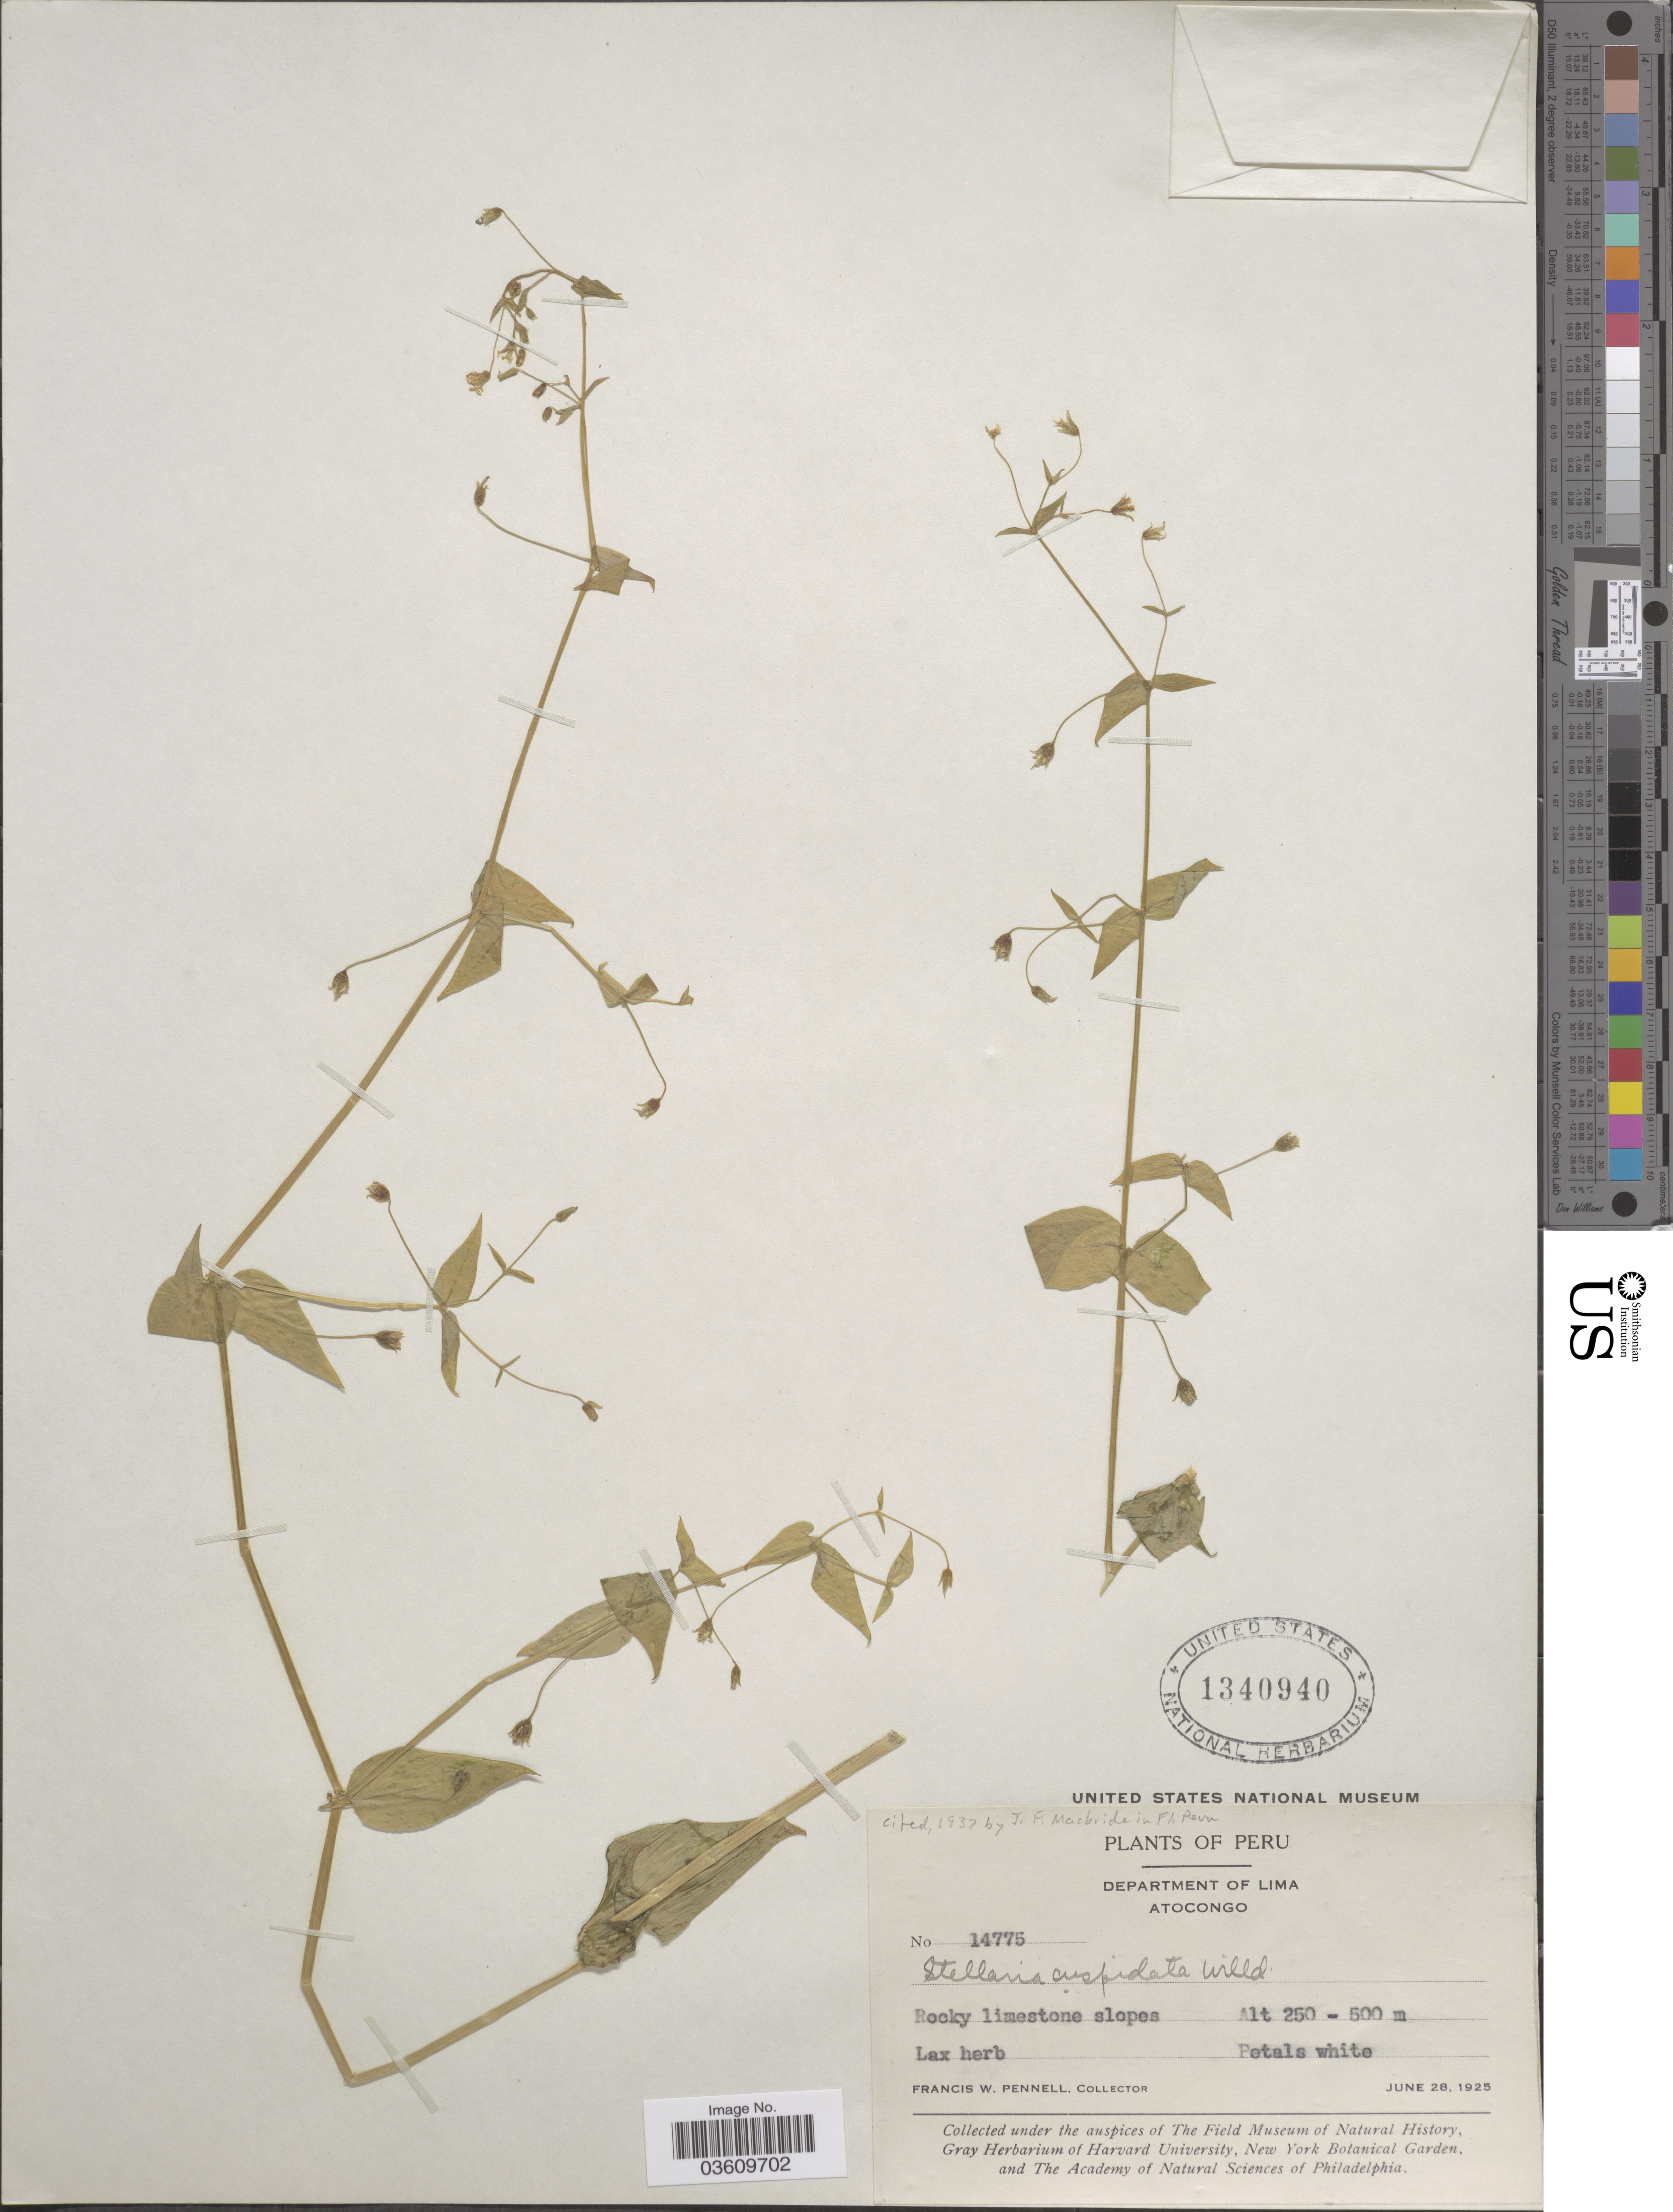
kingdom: Plantae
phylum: Tracheophyta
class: Magnoliopsida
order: Caryophyllales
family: Caryophyllaceae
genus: Stellaria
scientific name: Stellaria cuspidata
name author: Willd. ex Schltdl.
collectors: F. W. Pennell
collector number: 14775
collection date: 1925-06-28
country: Peru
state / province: Lima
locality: Department of Lima. Atocongo.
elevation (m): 250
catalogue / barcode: US 1340940